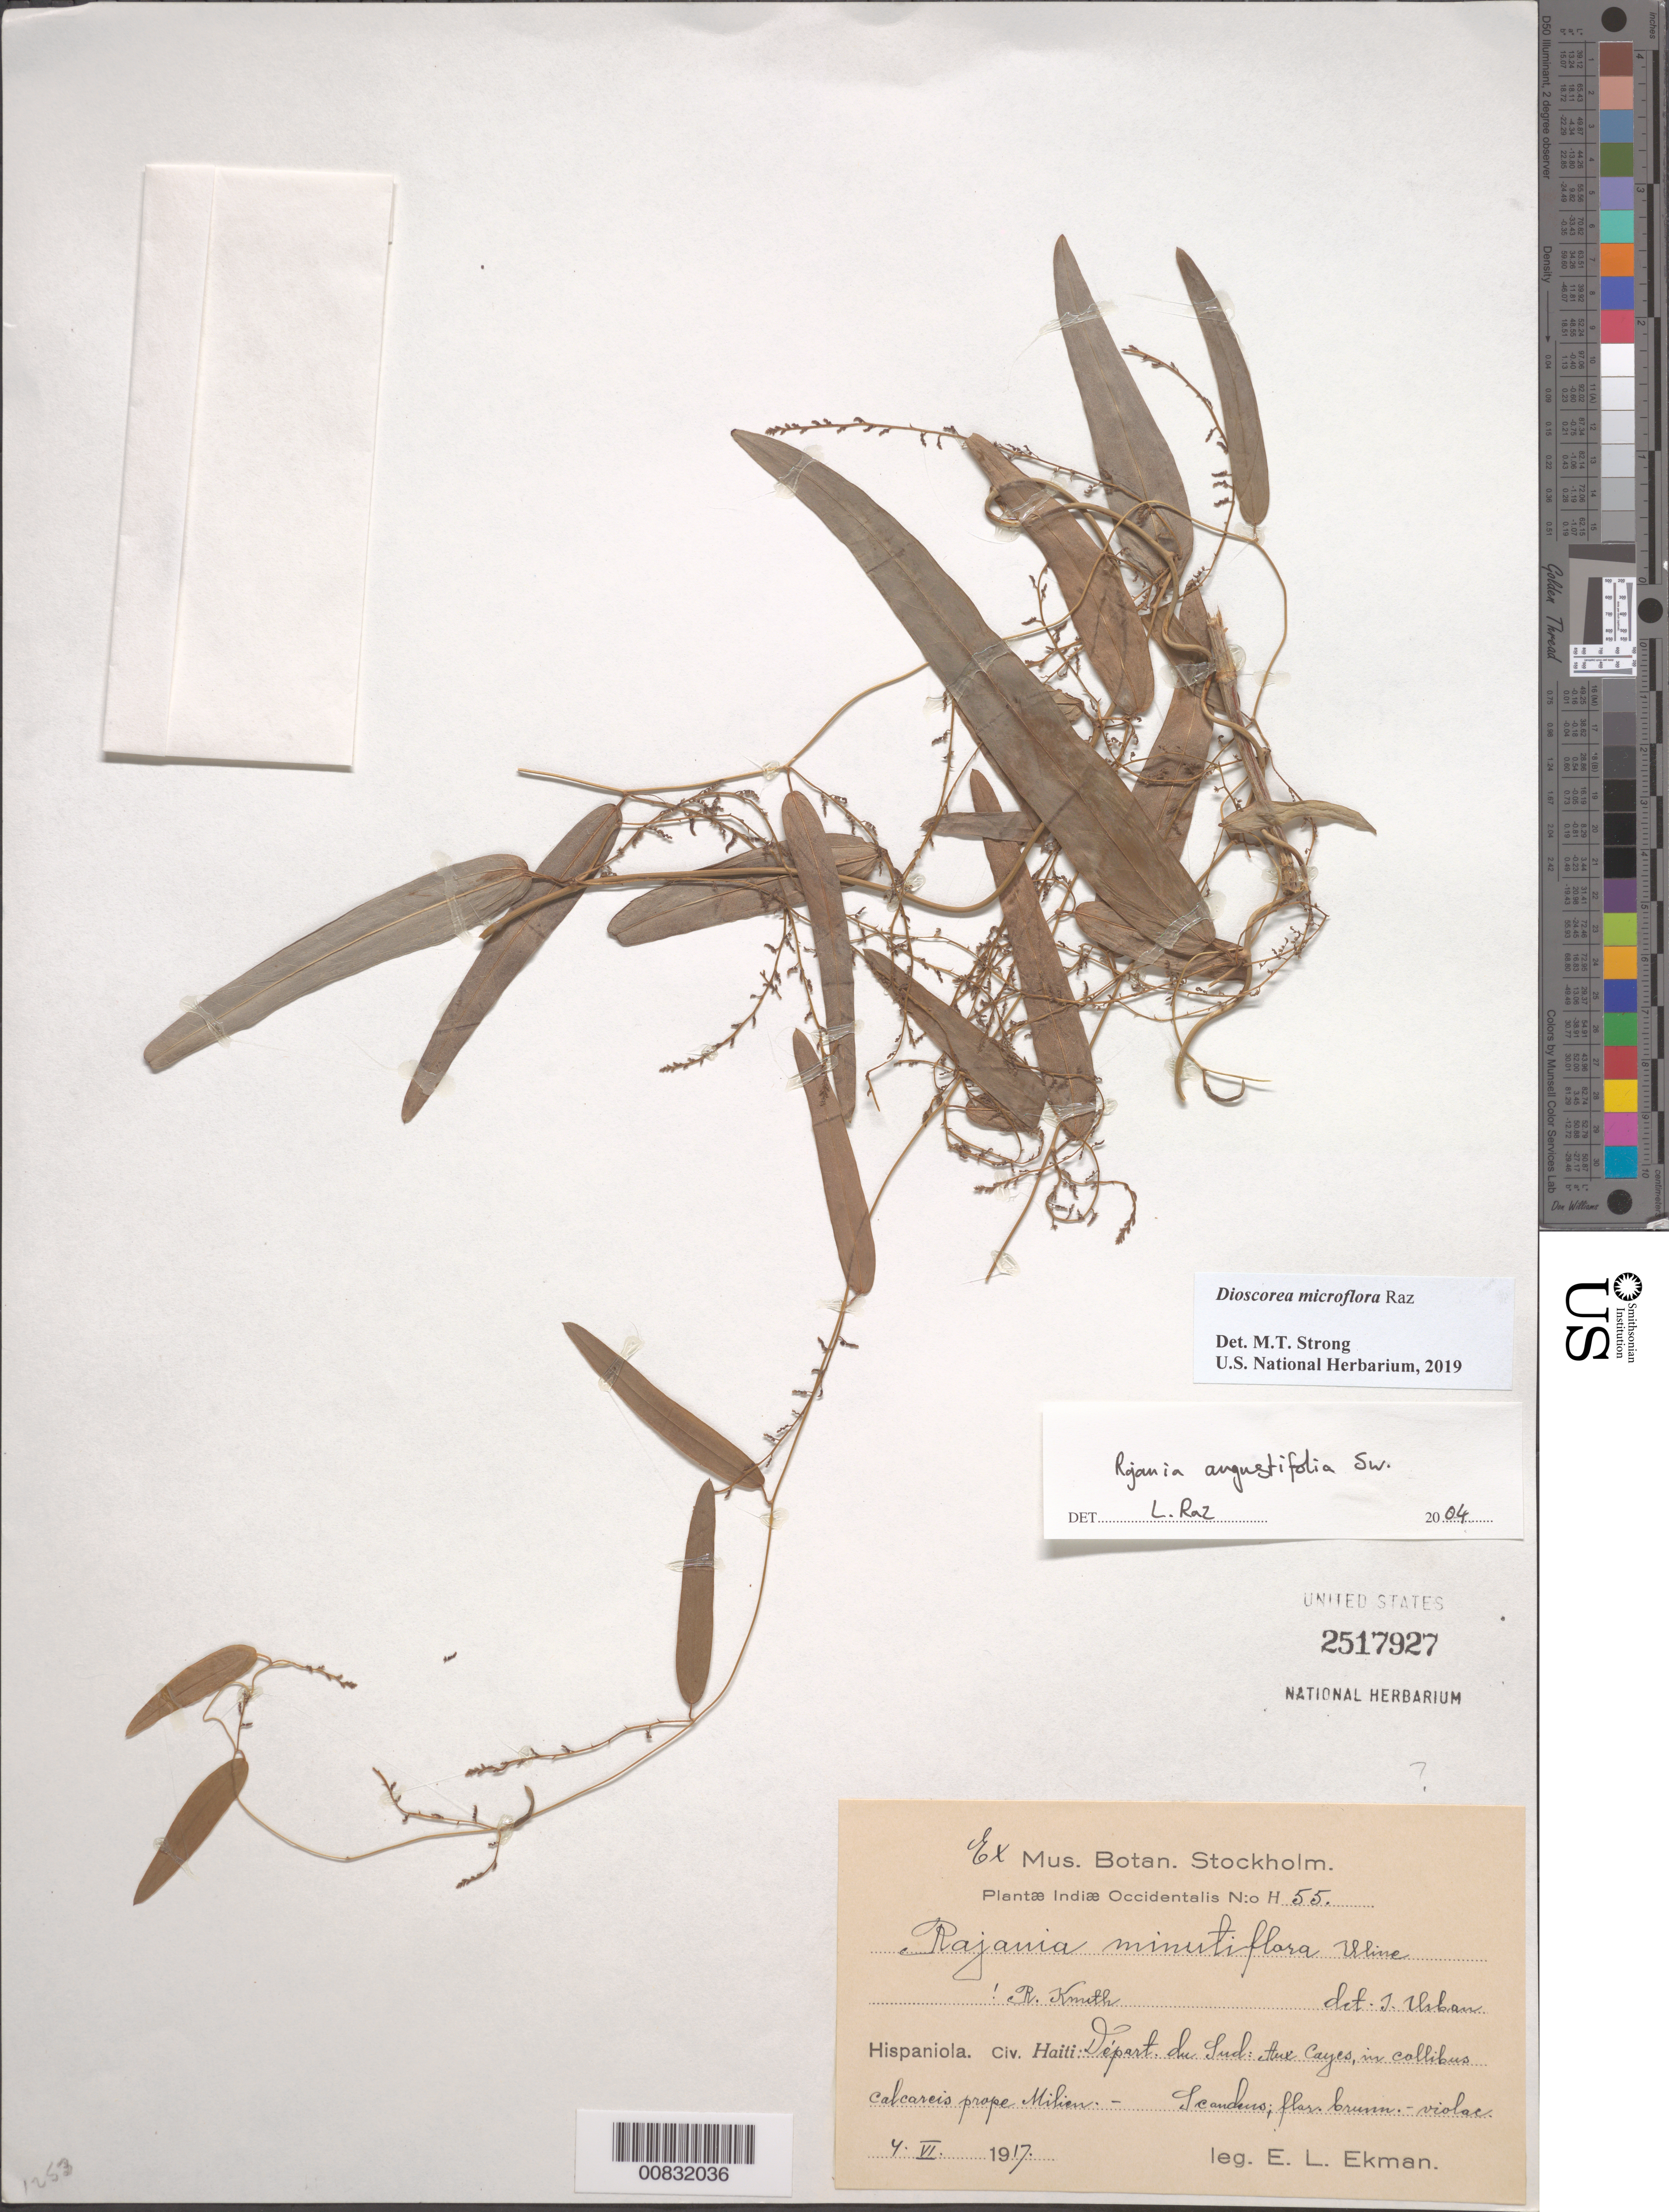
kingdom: Plantae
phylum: Tracheophyta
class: Liliopsida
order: Dioscoreales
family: Dioscoreaceae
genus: Dioscorea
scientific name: Dioscorea microflora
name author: Raz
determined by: Strong, M. T., (US), Smithsonian Institution - National Museum of Natural History (UNITED STATES)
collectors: E. L. Ekman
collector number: H 55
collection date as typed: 04 Jun 1917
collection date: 1917-06-04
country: Haiti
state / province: Sud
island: Hispaniola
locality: Département du Sud: Aux Cayes.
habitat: In collibus calcareis prope Milieu.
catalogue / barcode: US 2517927